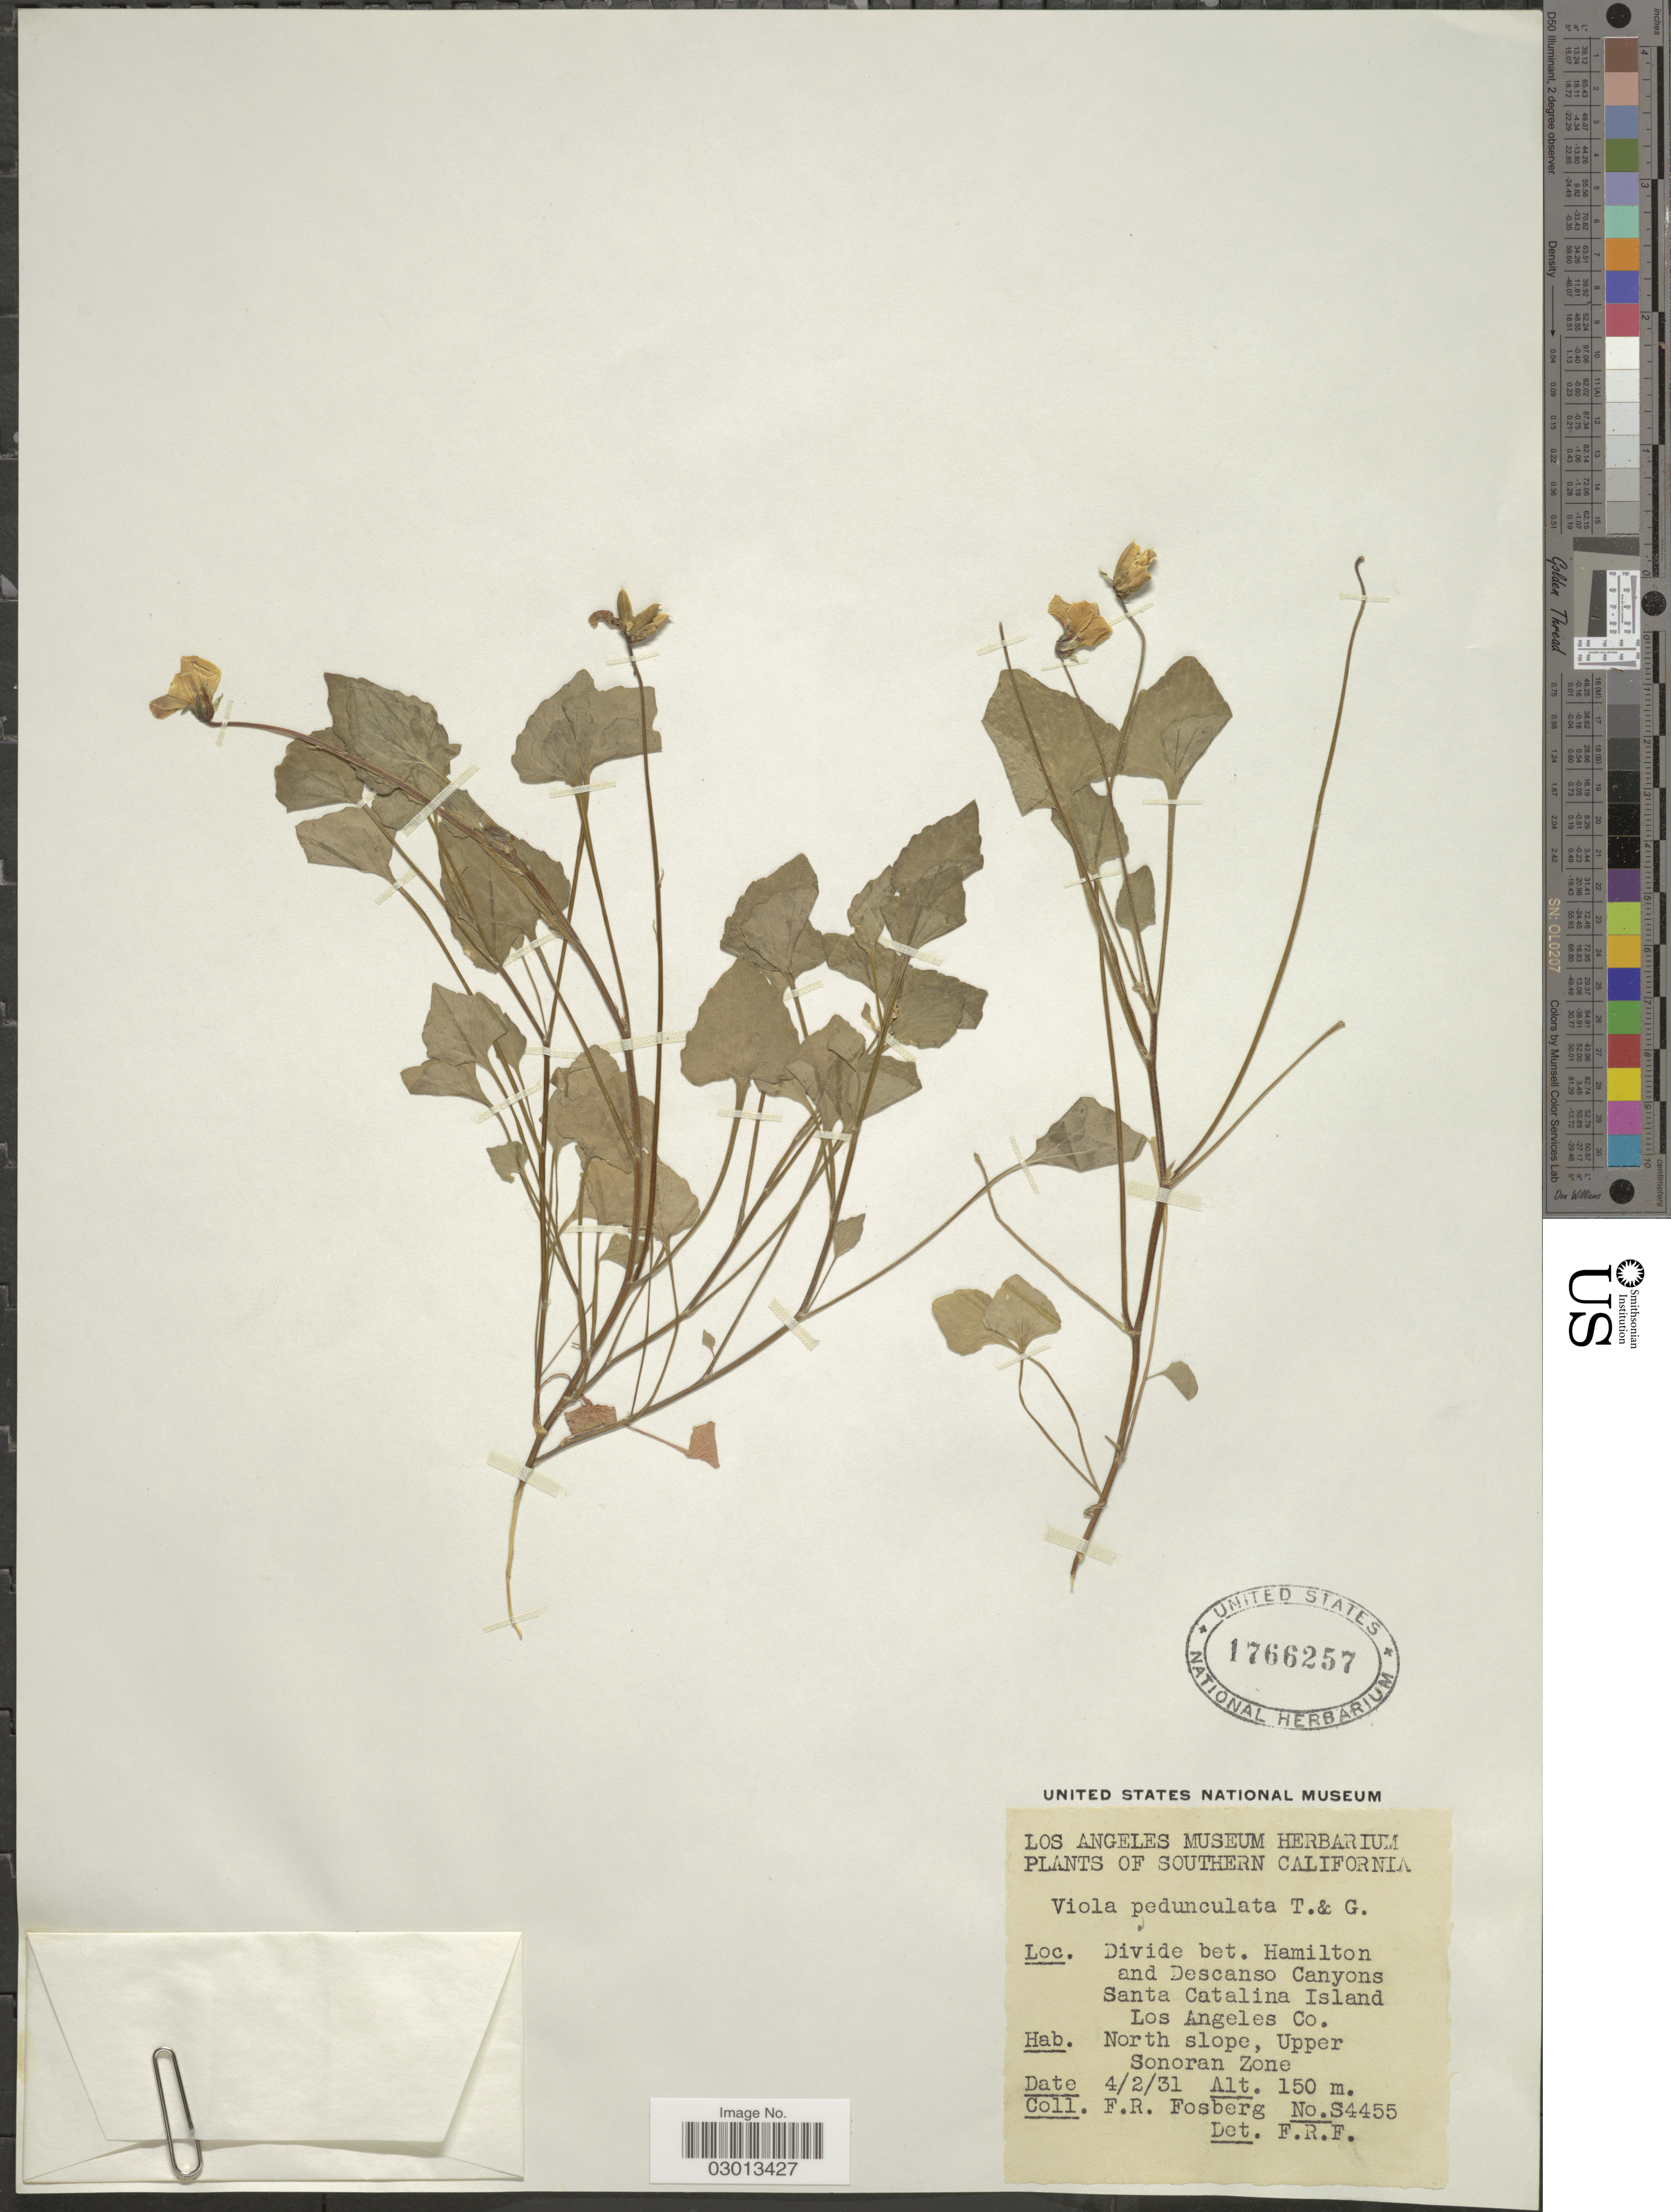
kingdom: Plantae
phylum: Tracheophyta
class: Magnoliopsida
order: Malpighiales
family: Violaceae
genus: Viola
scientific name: Viola pedunculata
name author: Torr. & A. Gray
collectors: F. R. Fosberg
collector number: S4455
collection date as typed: Transcribed d/m/y: 2/4/31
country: United States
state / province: California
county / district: Los Angeles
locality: Southern California. Divide bet. Hamilton and Descanso Canyons Santa Catalina Island Los Angeles Co. North slope, Upper Sonoran Zone.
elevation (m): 150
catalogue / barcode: US 1766527